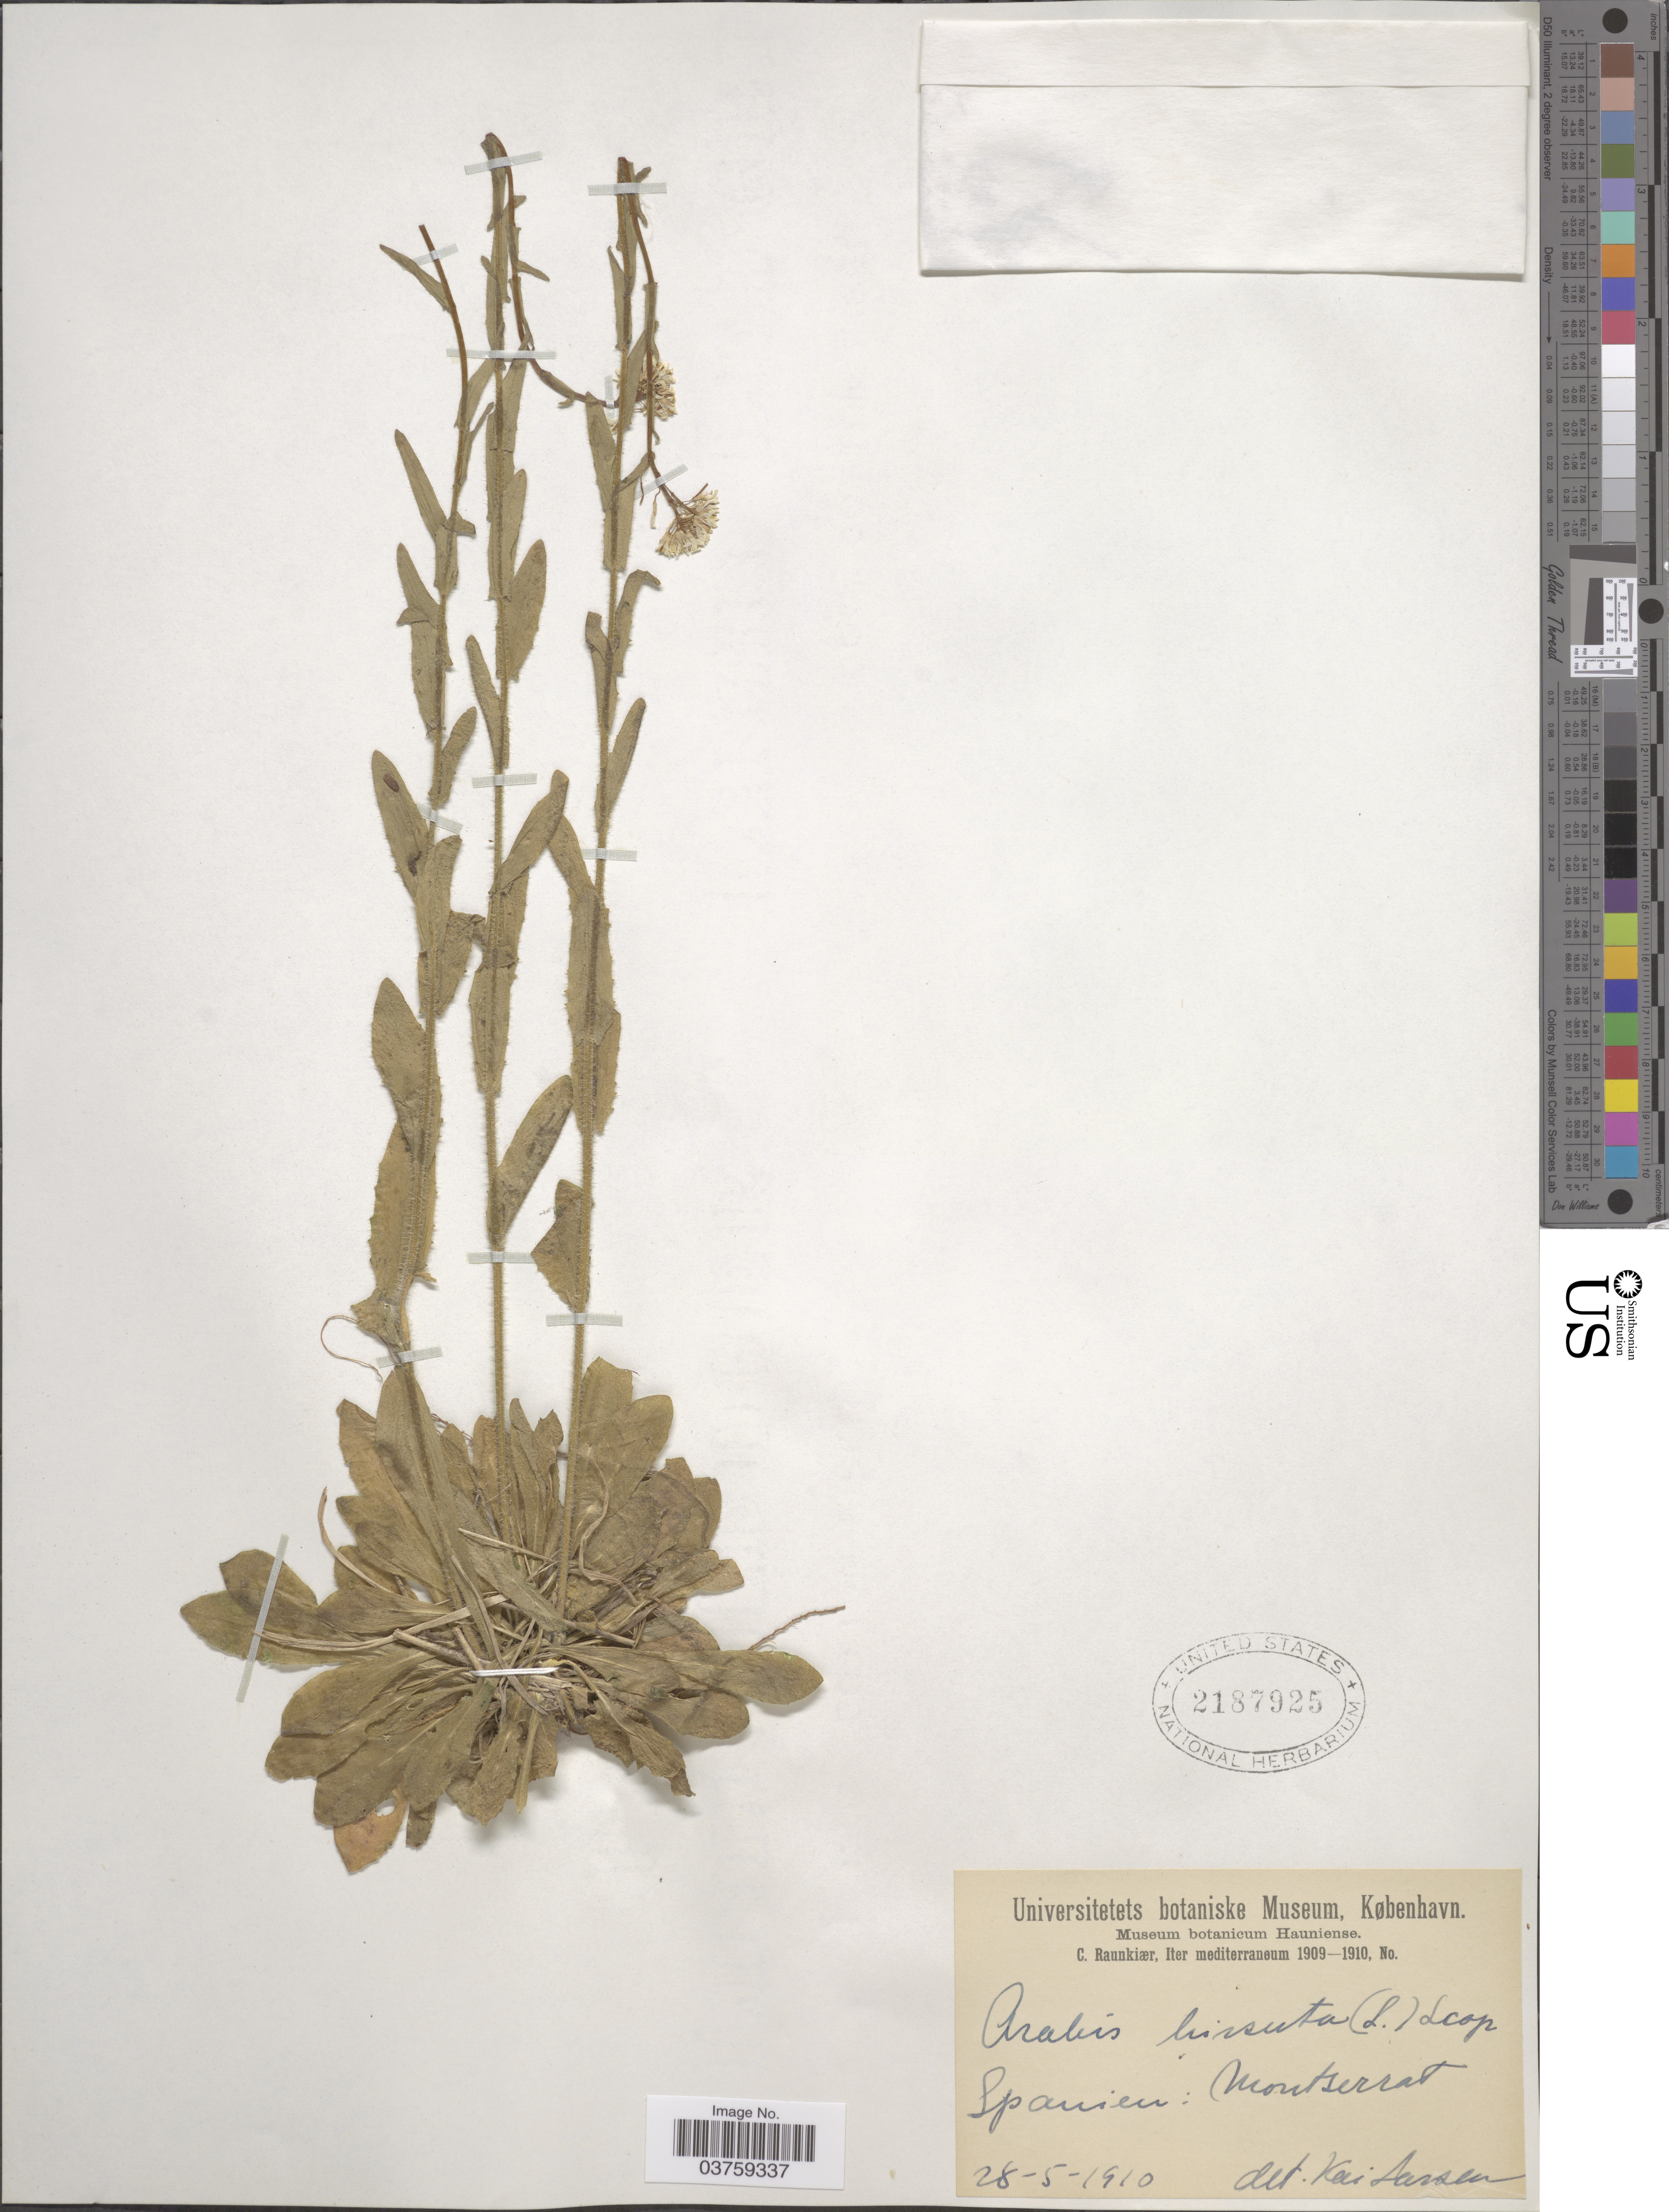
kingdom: Plantae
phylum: Tracheophyta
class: Magnoliopsida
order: Brassicales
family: Brassicaceae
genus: Arabis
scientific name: Arabis hirsuta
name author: (L.) Scop.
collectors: C. Raunkiær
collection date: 1910-05-28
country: Spain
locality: Montserrat.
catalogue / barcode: US 2187925